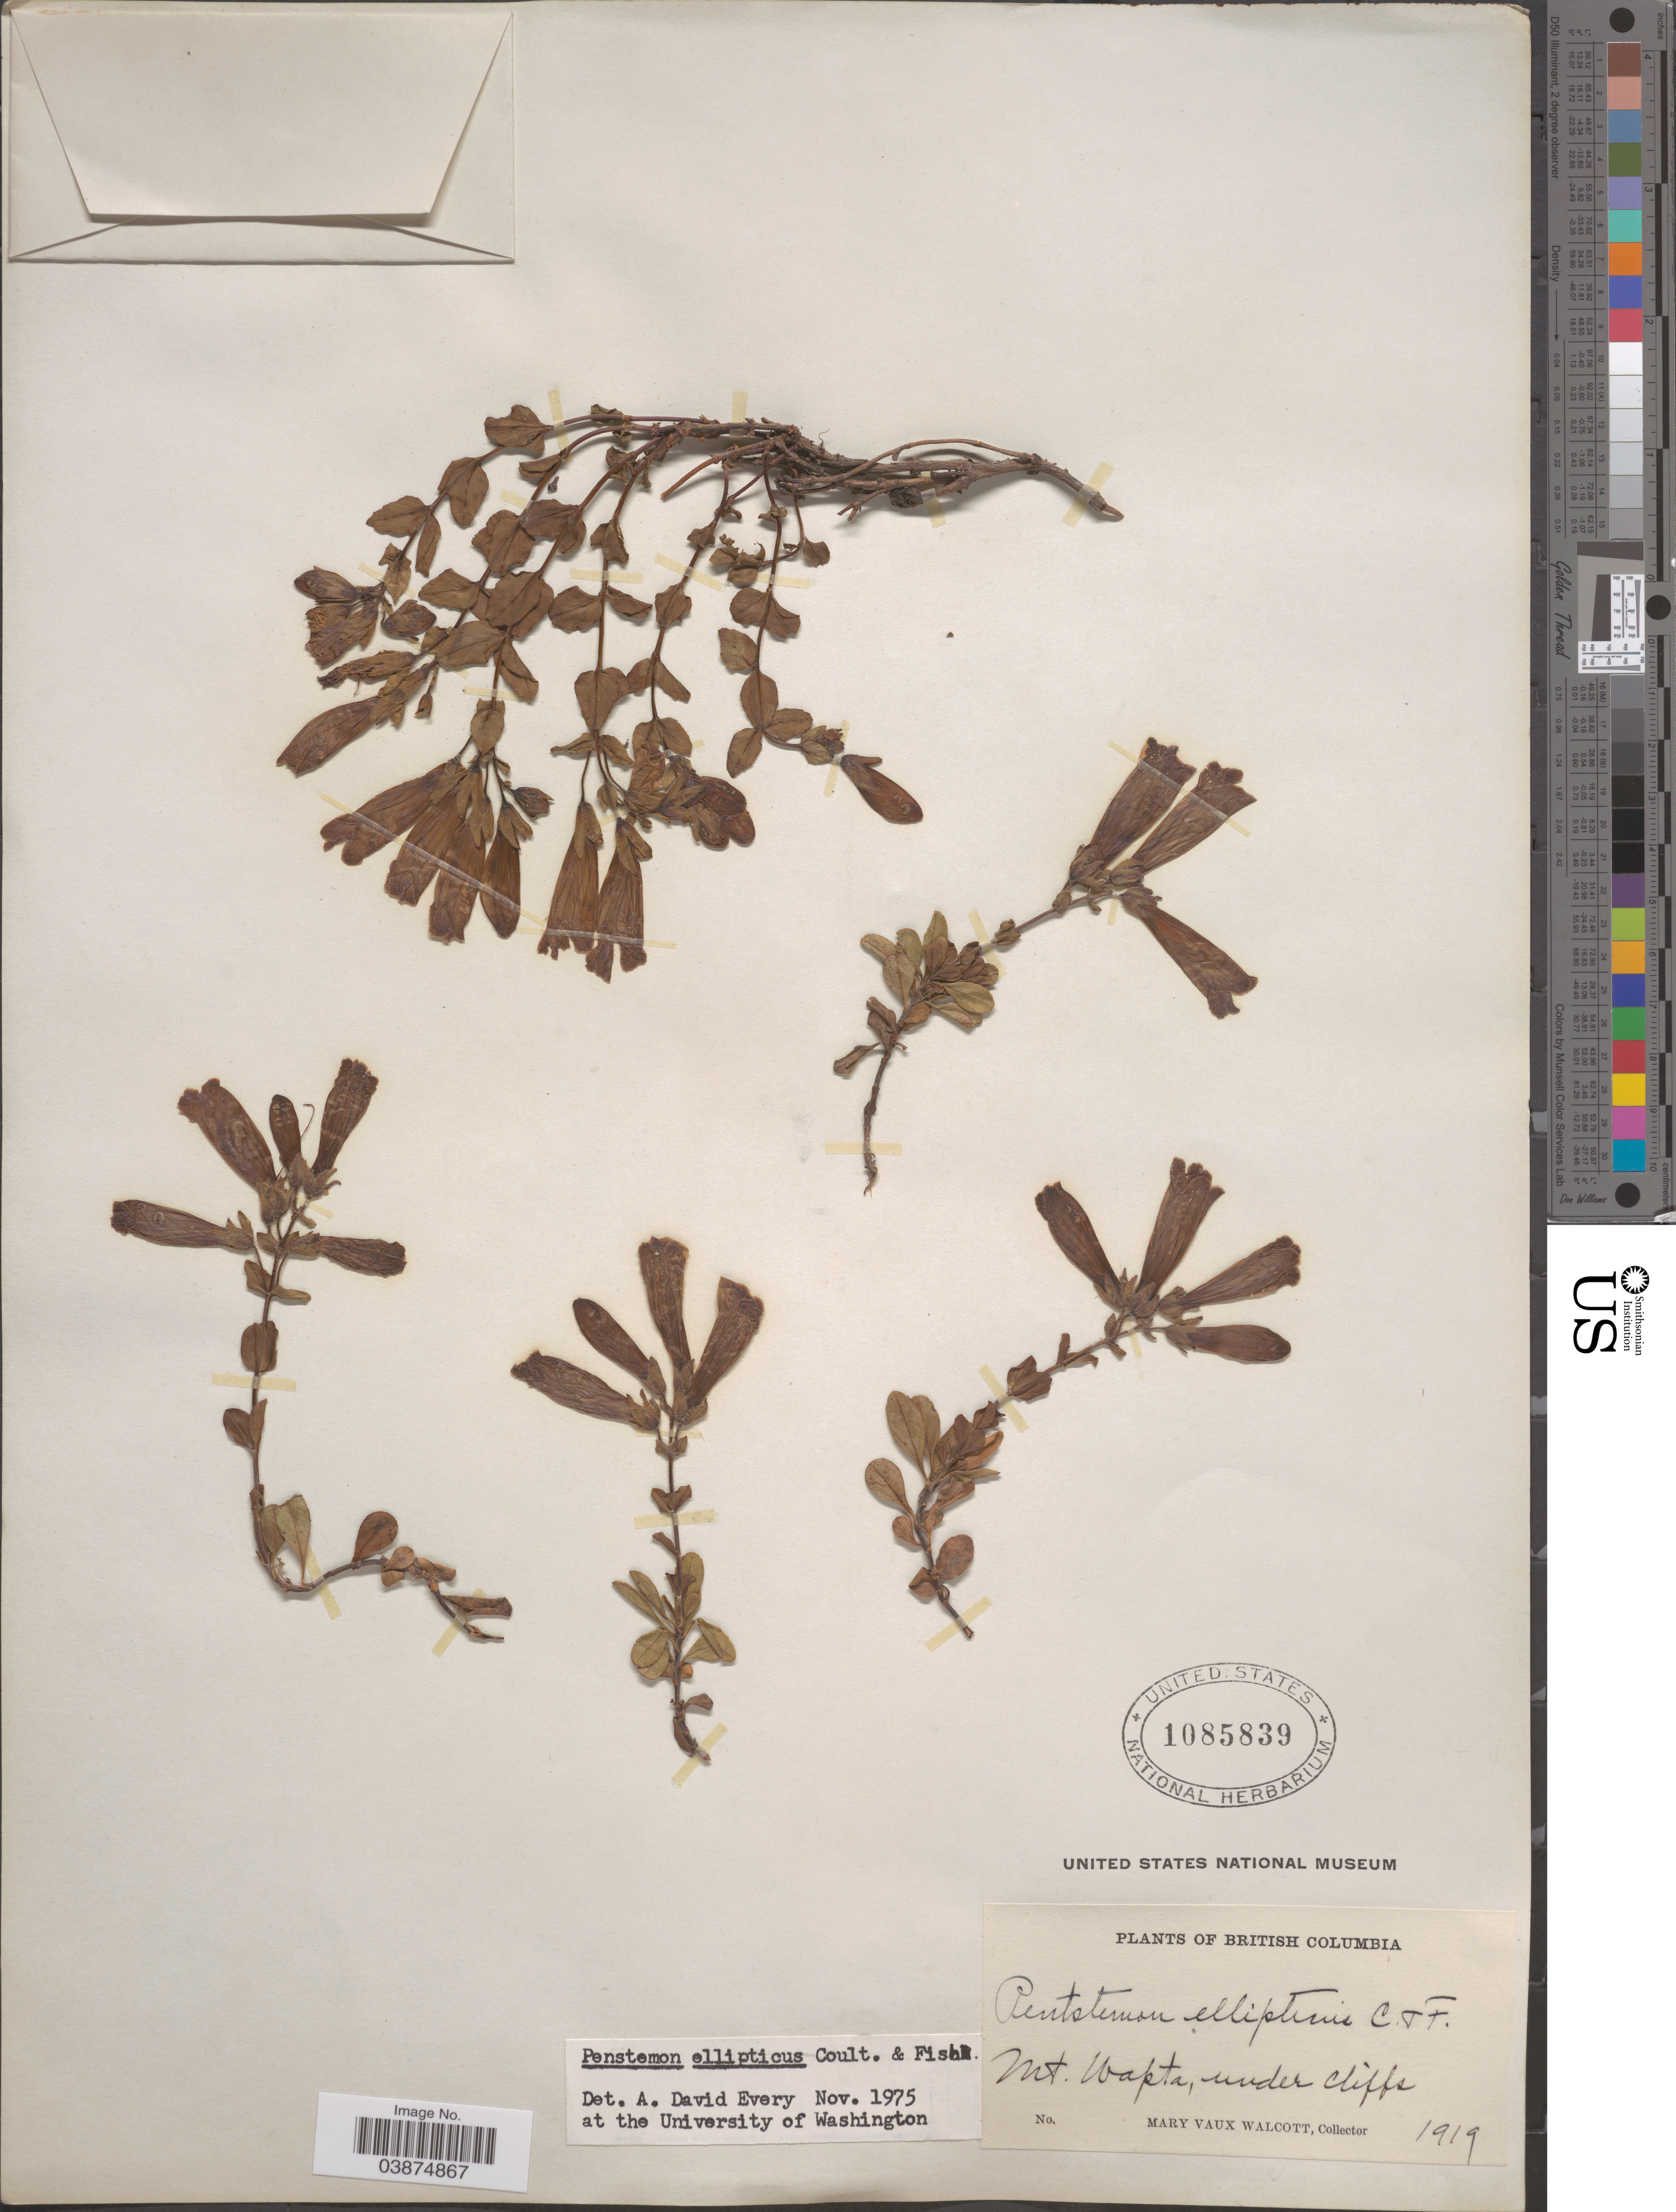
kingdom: Plantae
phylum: Tracheophyta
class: Magnoliopsida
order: Lamiales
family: Plantaginaceae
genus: Penstemon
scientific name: Penstemon ellipticus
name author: Greene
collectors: M. Walcott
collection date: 1919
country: Canada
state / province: British Columbia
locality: Mt. Wapta.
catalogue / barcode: US 1085839